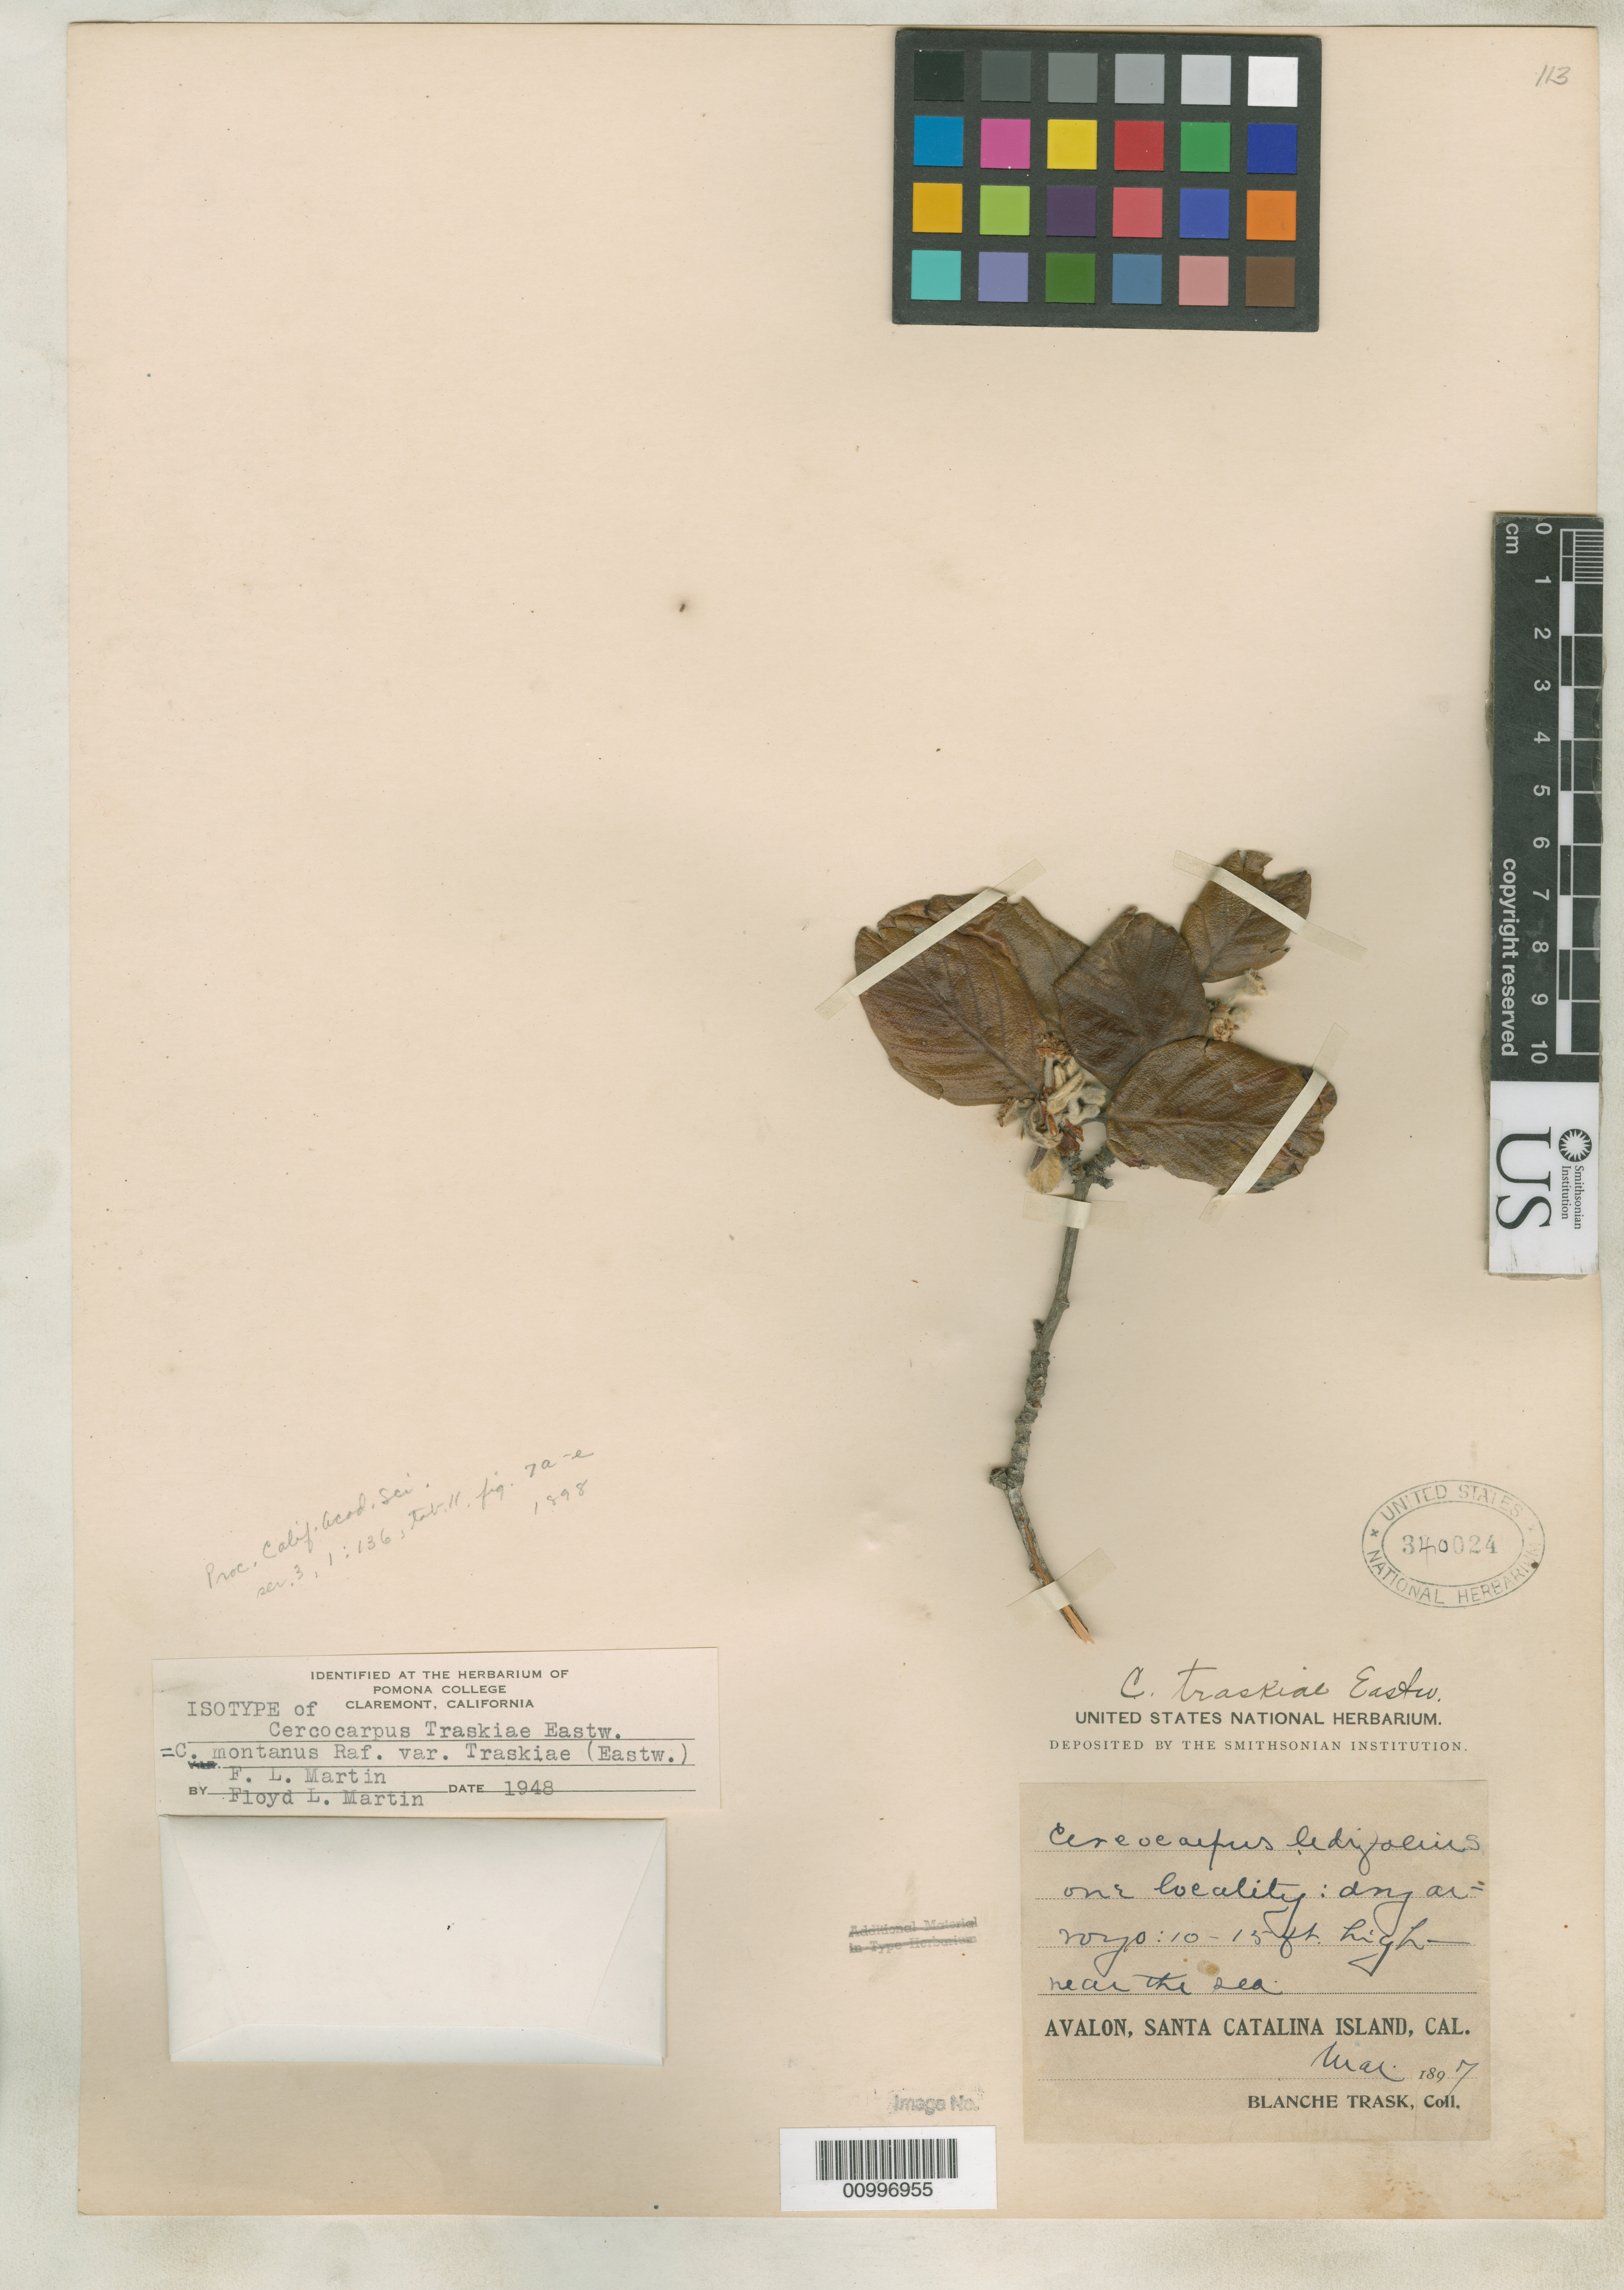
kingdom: Plantae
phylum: Tracheophyta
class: Magnoliopsida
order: Rosales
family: Rosaceae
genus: Cercocarpus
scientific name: Cercocarpus traskiae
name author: Eastw.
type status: Isotype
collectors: B. Trask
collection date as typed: Mar 1897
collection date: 1897-03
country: United States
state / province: California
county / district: Los Angeles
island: Santa Catalina Island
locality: Avalon, Santa Catalina I.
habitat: Near the sea.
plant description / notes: Annotated as isotype by Martin (1948, cited Brittonia 78: 103, 1950), and Henrickson (1995) but possibly a syntype; other specimens are dated 1898 (note: name published 1898), lectotypification apparently unpublished.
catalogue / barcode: US 340024